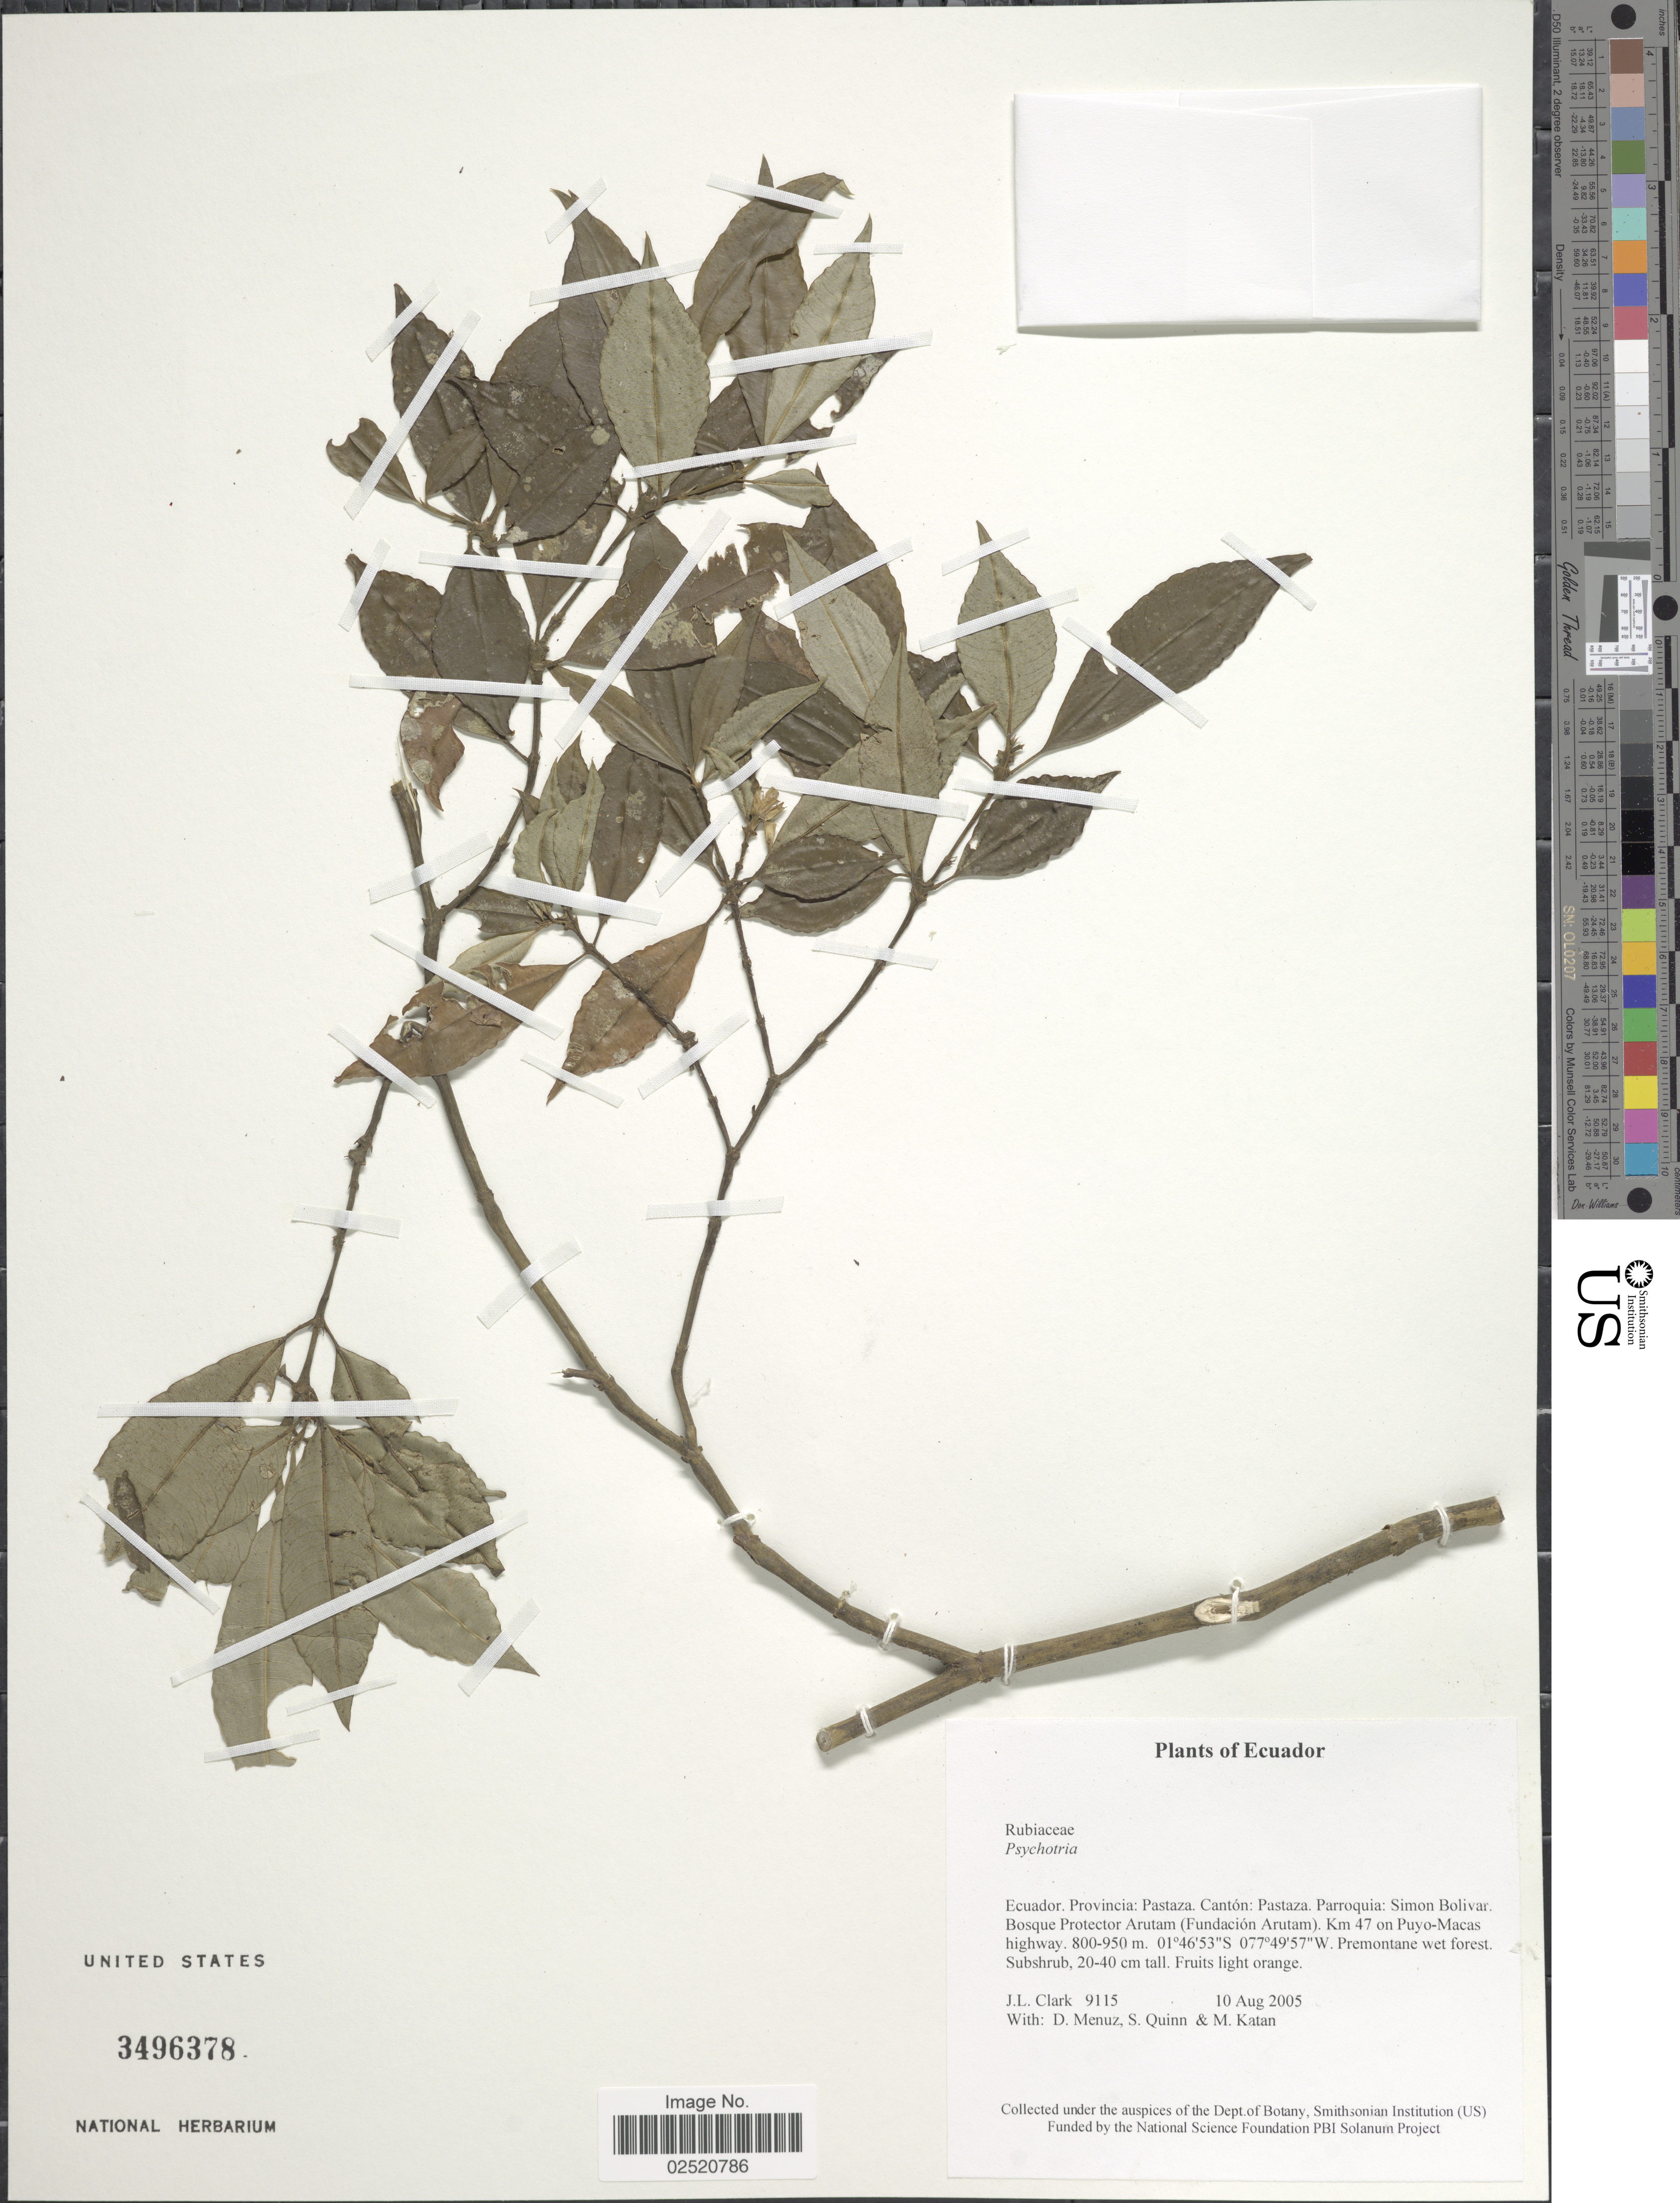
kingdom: Plantae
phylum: Tracheophyta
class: Magnoliopsida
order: Gentianales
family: Rubiaceae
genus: Psychotria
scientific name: Psychotria sp.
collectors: J. L. Clark, D. Menuz, S. Quinn & M. Katan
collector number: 9115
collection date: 2005-08-10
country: Ecuador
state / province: Pastaza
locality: Canton: Pastaza, Parroquia: Simon Bolivar, Bosque Protector Arutam (Fudacion Arutam). Km 47 on Puyo-Macas highway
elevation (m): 800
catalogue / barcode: US 3496378